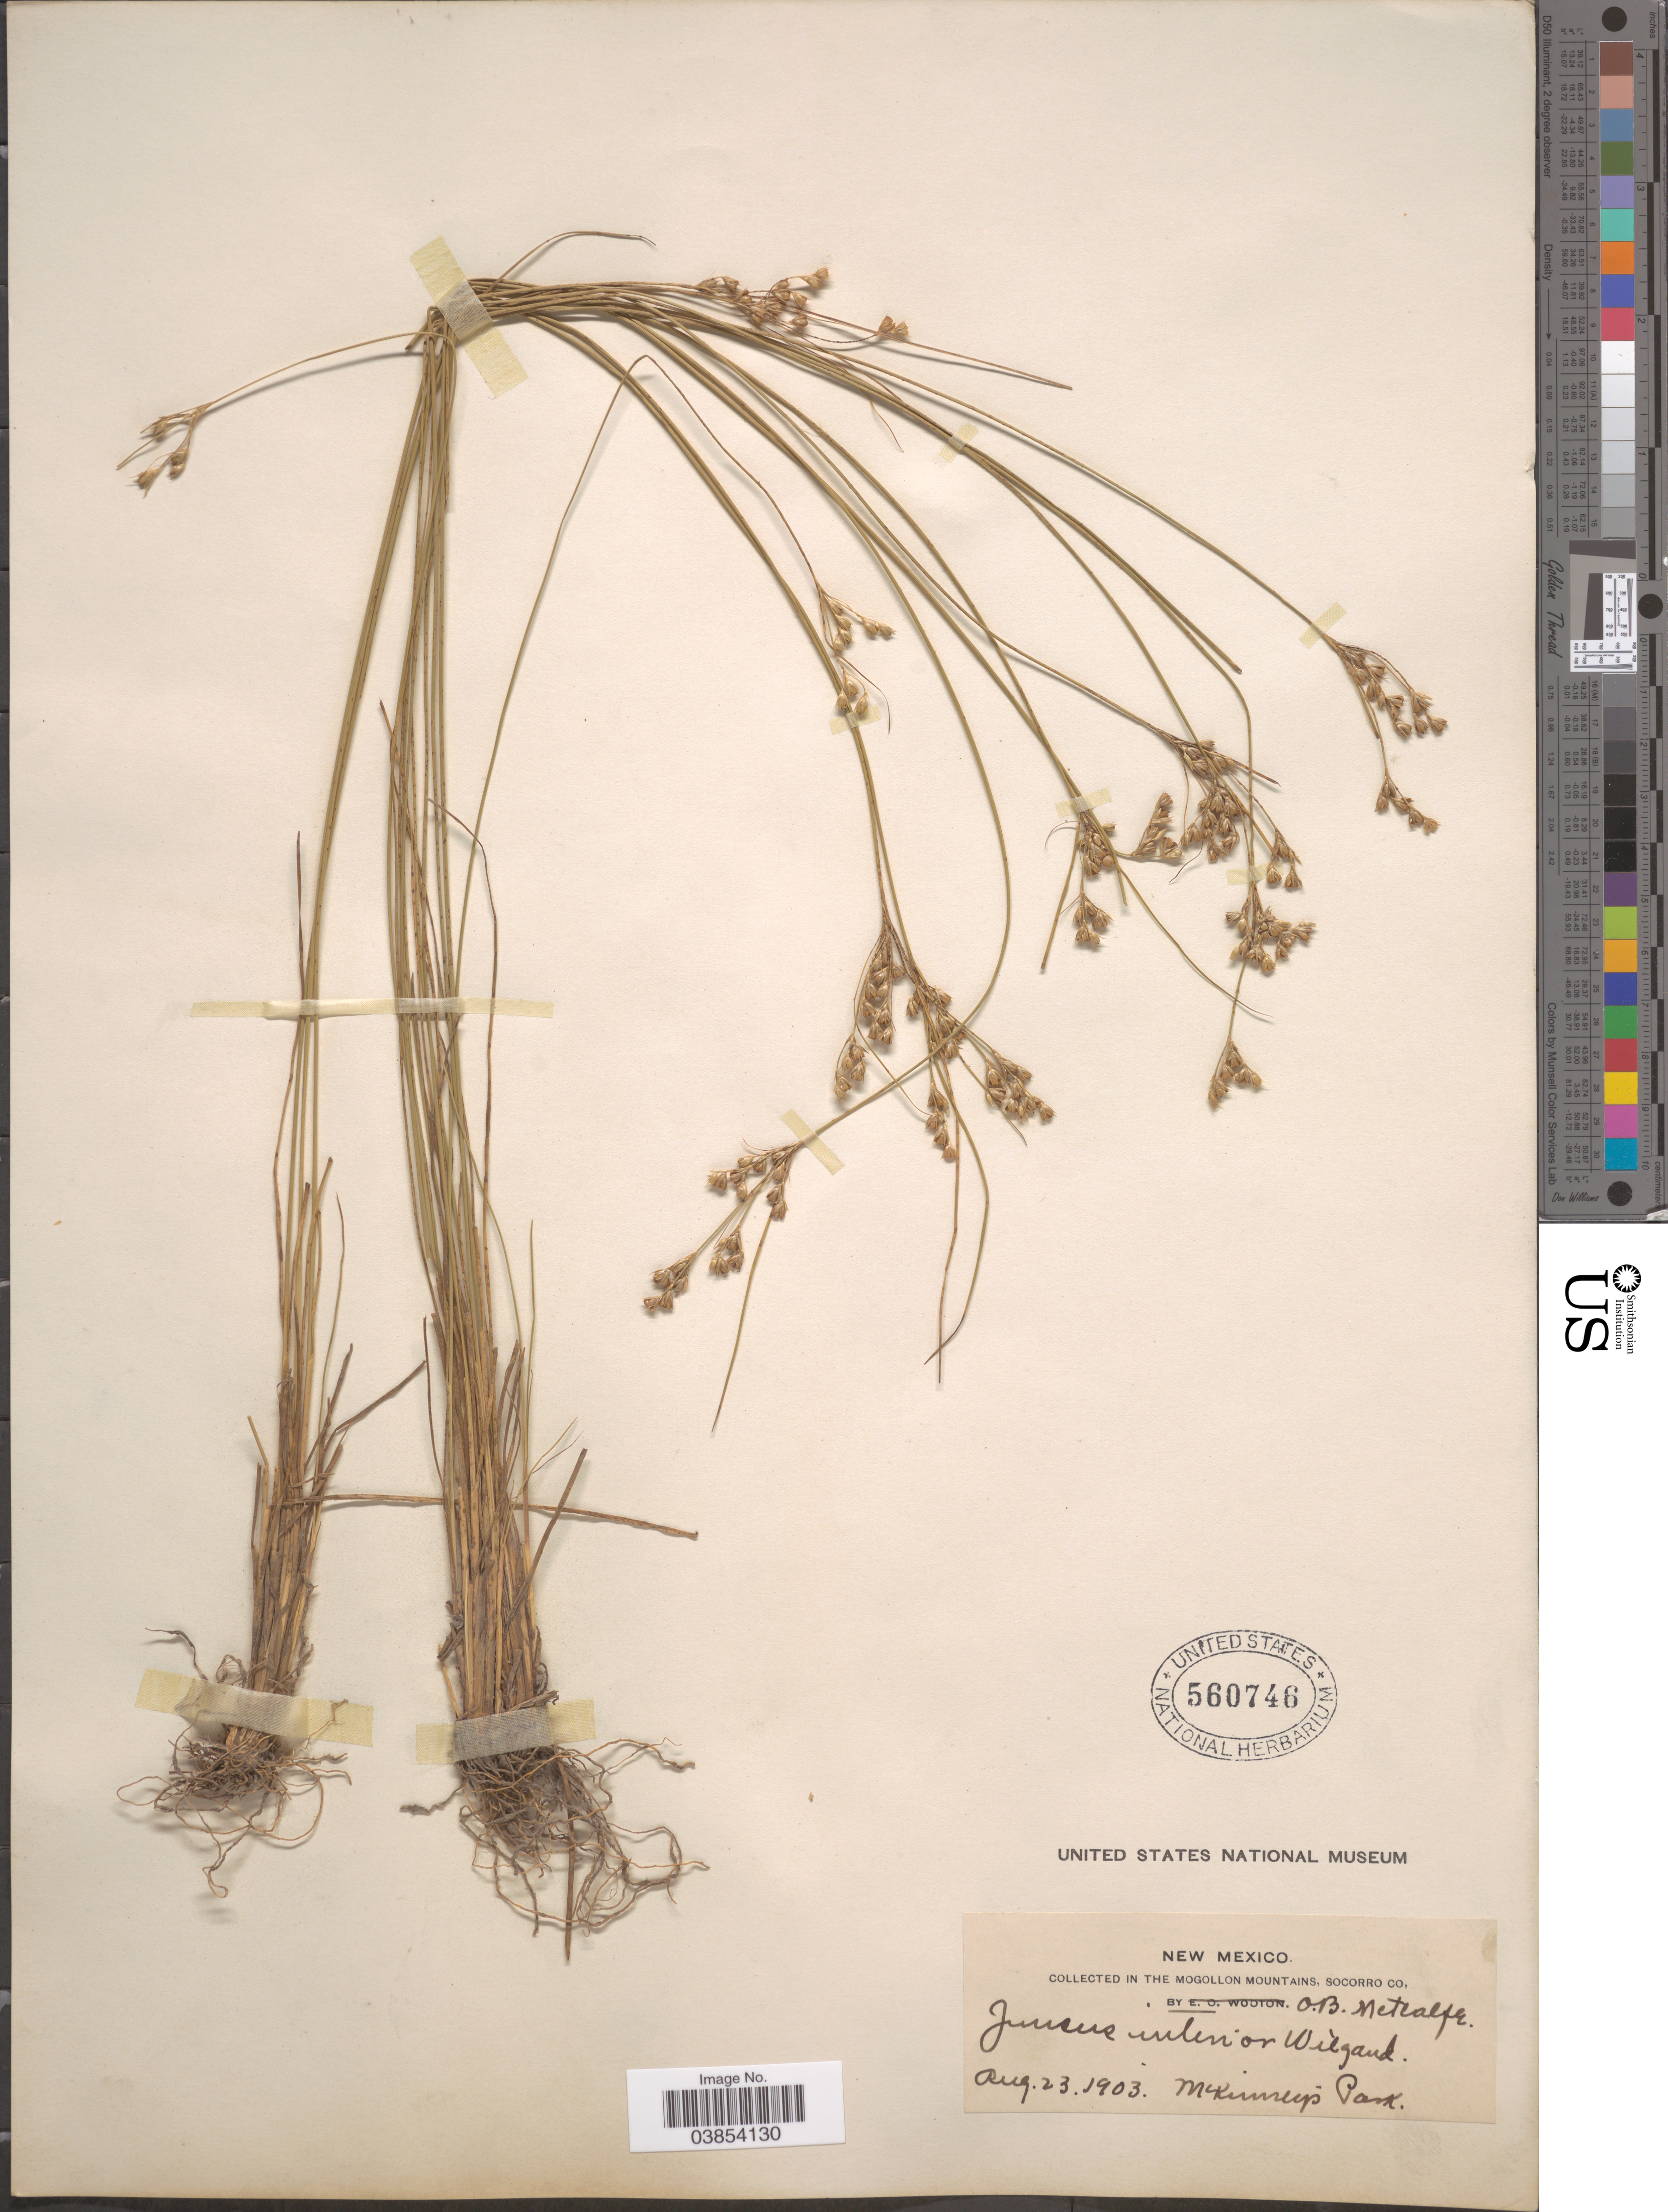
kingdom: Plantae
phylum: Tracheophyta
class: Liliopsida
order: Poales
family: Juncaceae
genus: Juncus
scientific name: Juncus interior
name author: Wiegand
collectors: O. B. Metcalfe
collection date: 1903-08-23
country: United States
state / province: New Mexico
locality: In the Mogollon Mountains, Socorro Co. McKinney's Park.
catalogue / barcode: US 560746